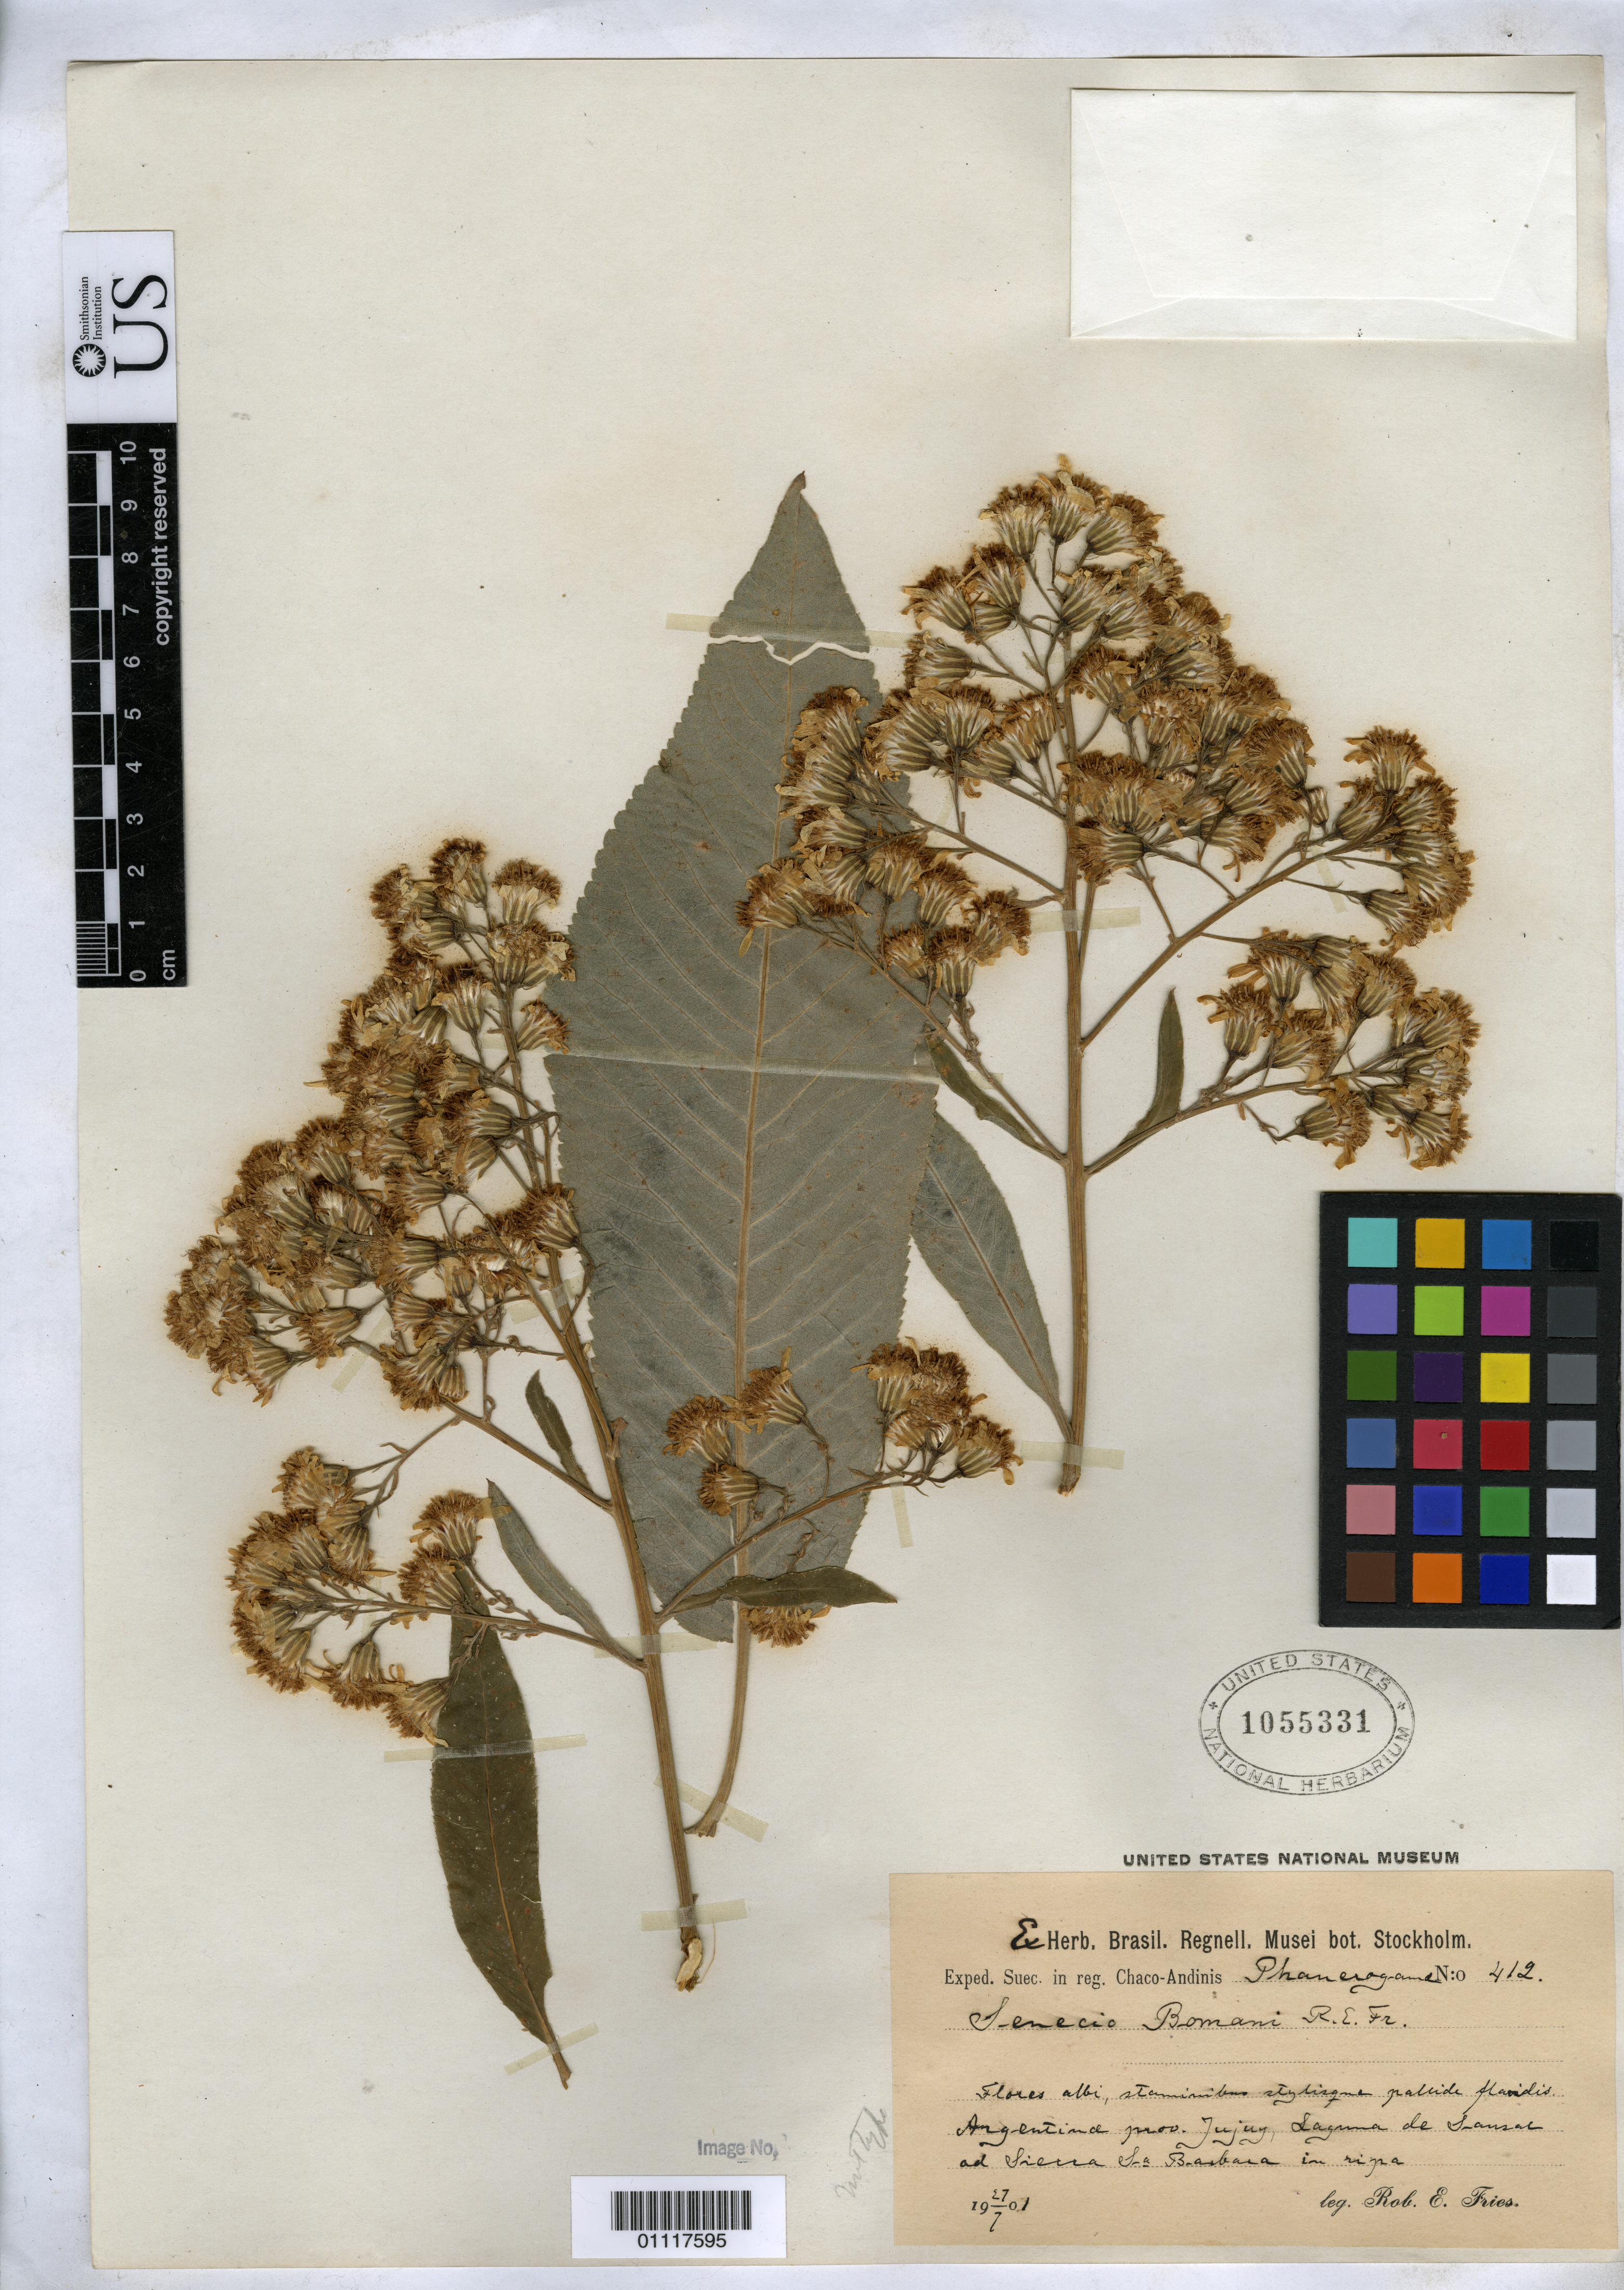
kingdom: Plantae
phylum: Tracheophyta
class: Magnoliopsida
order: Asterales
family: Asteraceae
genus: Senecio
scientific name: Senecio bomanii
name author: R.E. Fr.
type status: Isotype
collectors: R. E. Fries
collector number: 412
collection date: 1901-07-27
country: Argentina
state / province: Jujuy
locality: Laguna de Sausal ad Sierra Sta. Barbara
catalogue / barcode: US 1055331